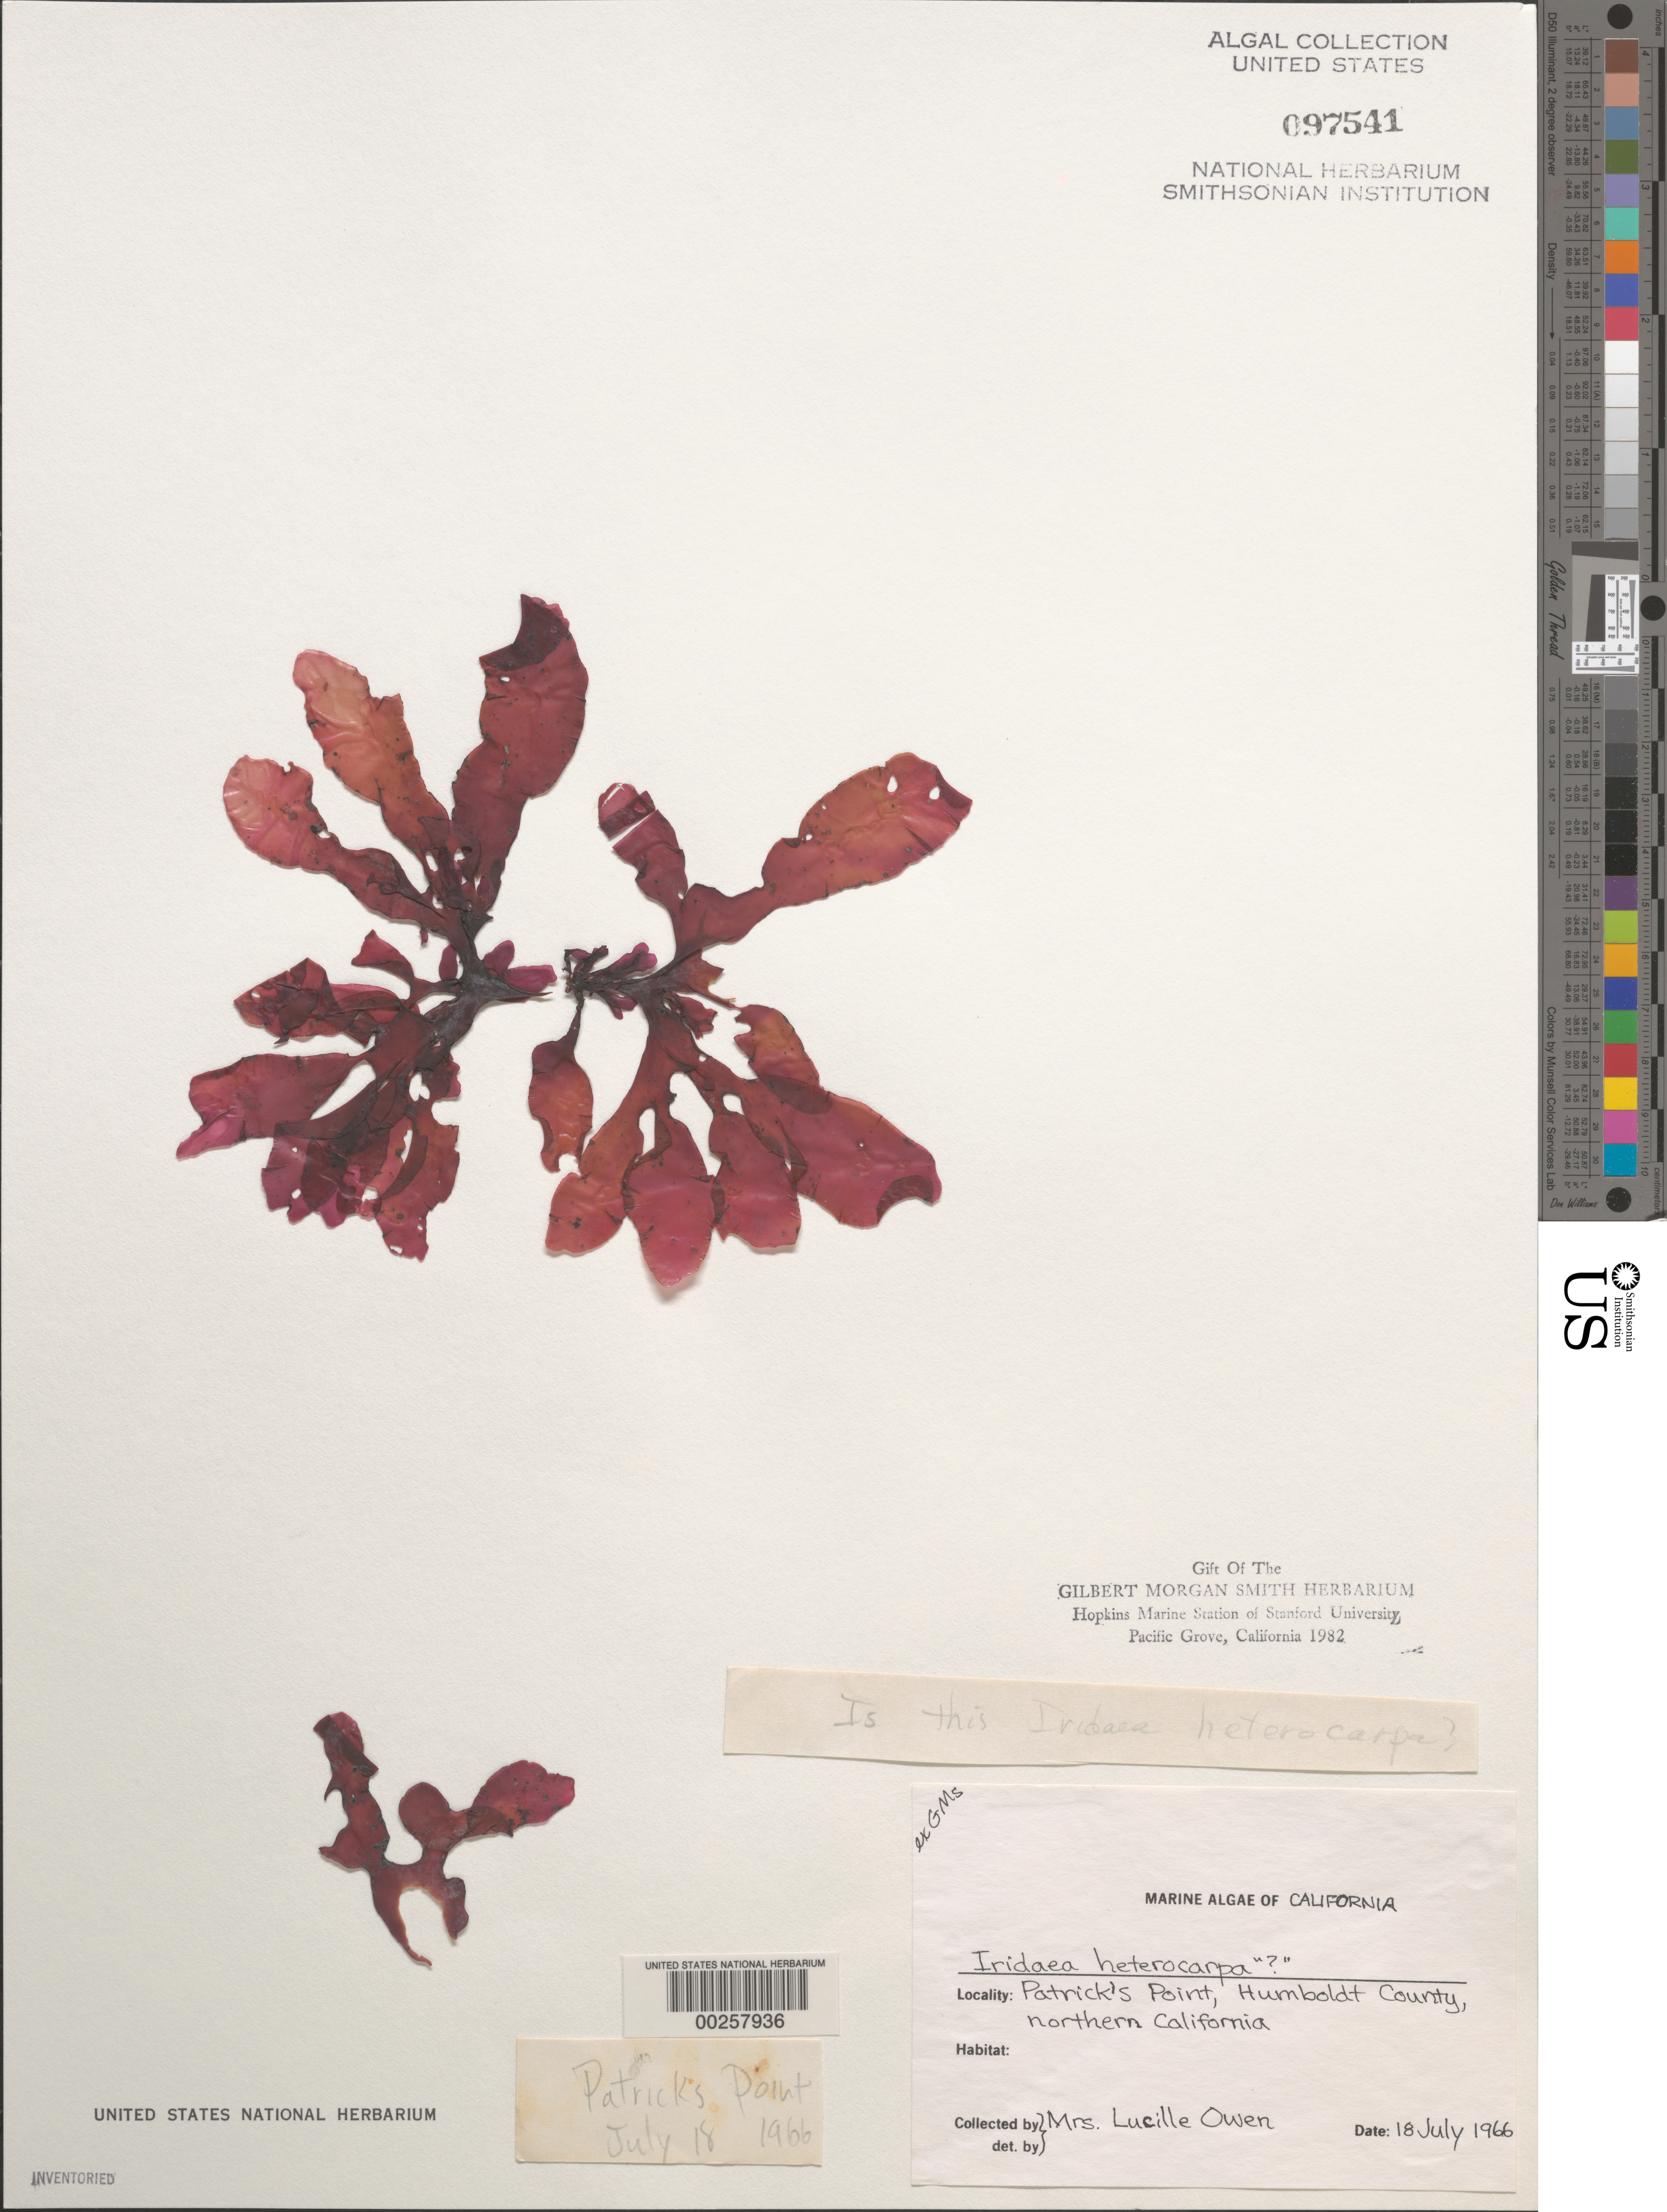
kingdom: Plantae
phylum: Rhodophyta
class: Florideophyceae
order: Gigartinales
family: Gigartinaceae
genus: Chondrus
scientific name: Chondrus crispus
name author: Stackh.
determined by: Algae name updating Project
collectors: L. Owen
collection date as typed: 18 Jul 1966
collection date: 1966-07-18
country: United States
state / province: California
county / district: Humboldt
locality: Patrick's Point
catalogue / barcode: US 97541